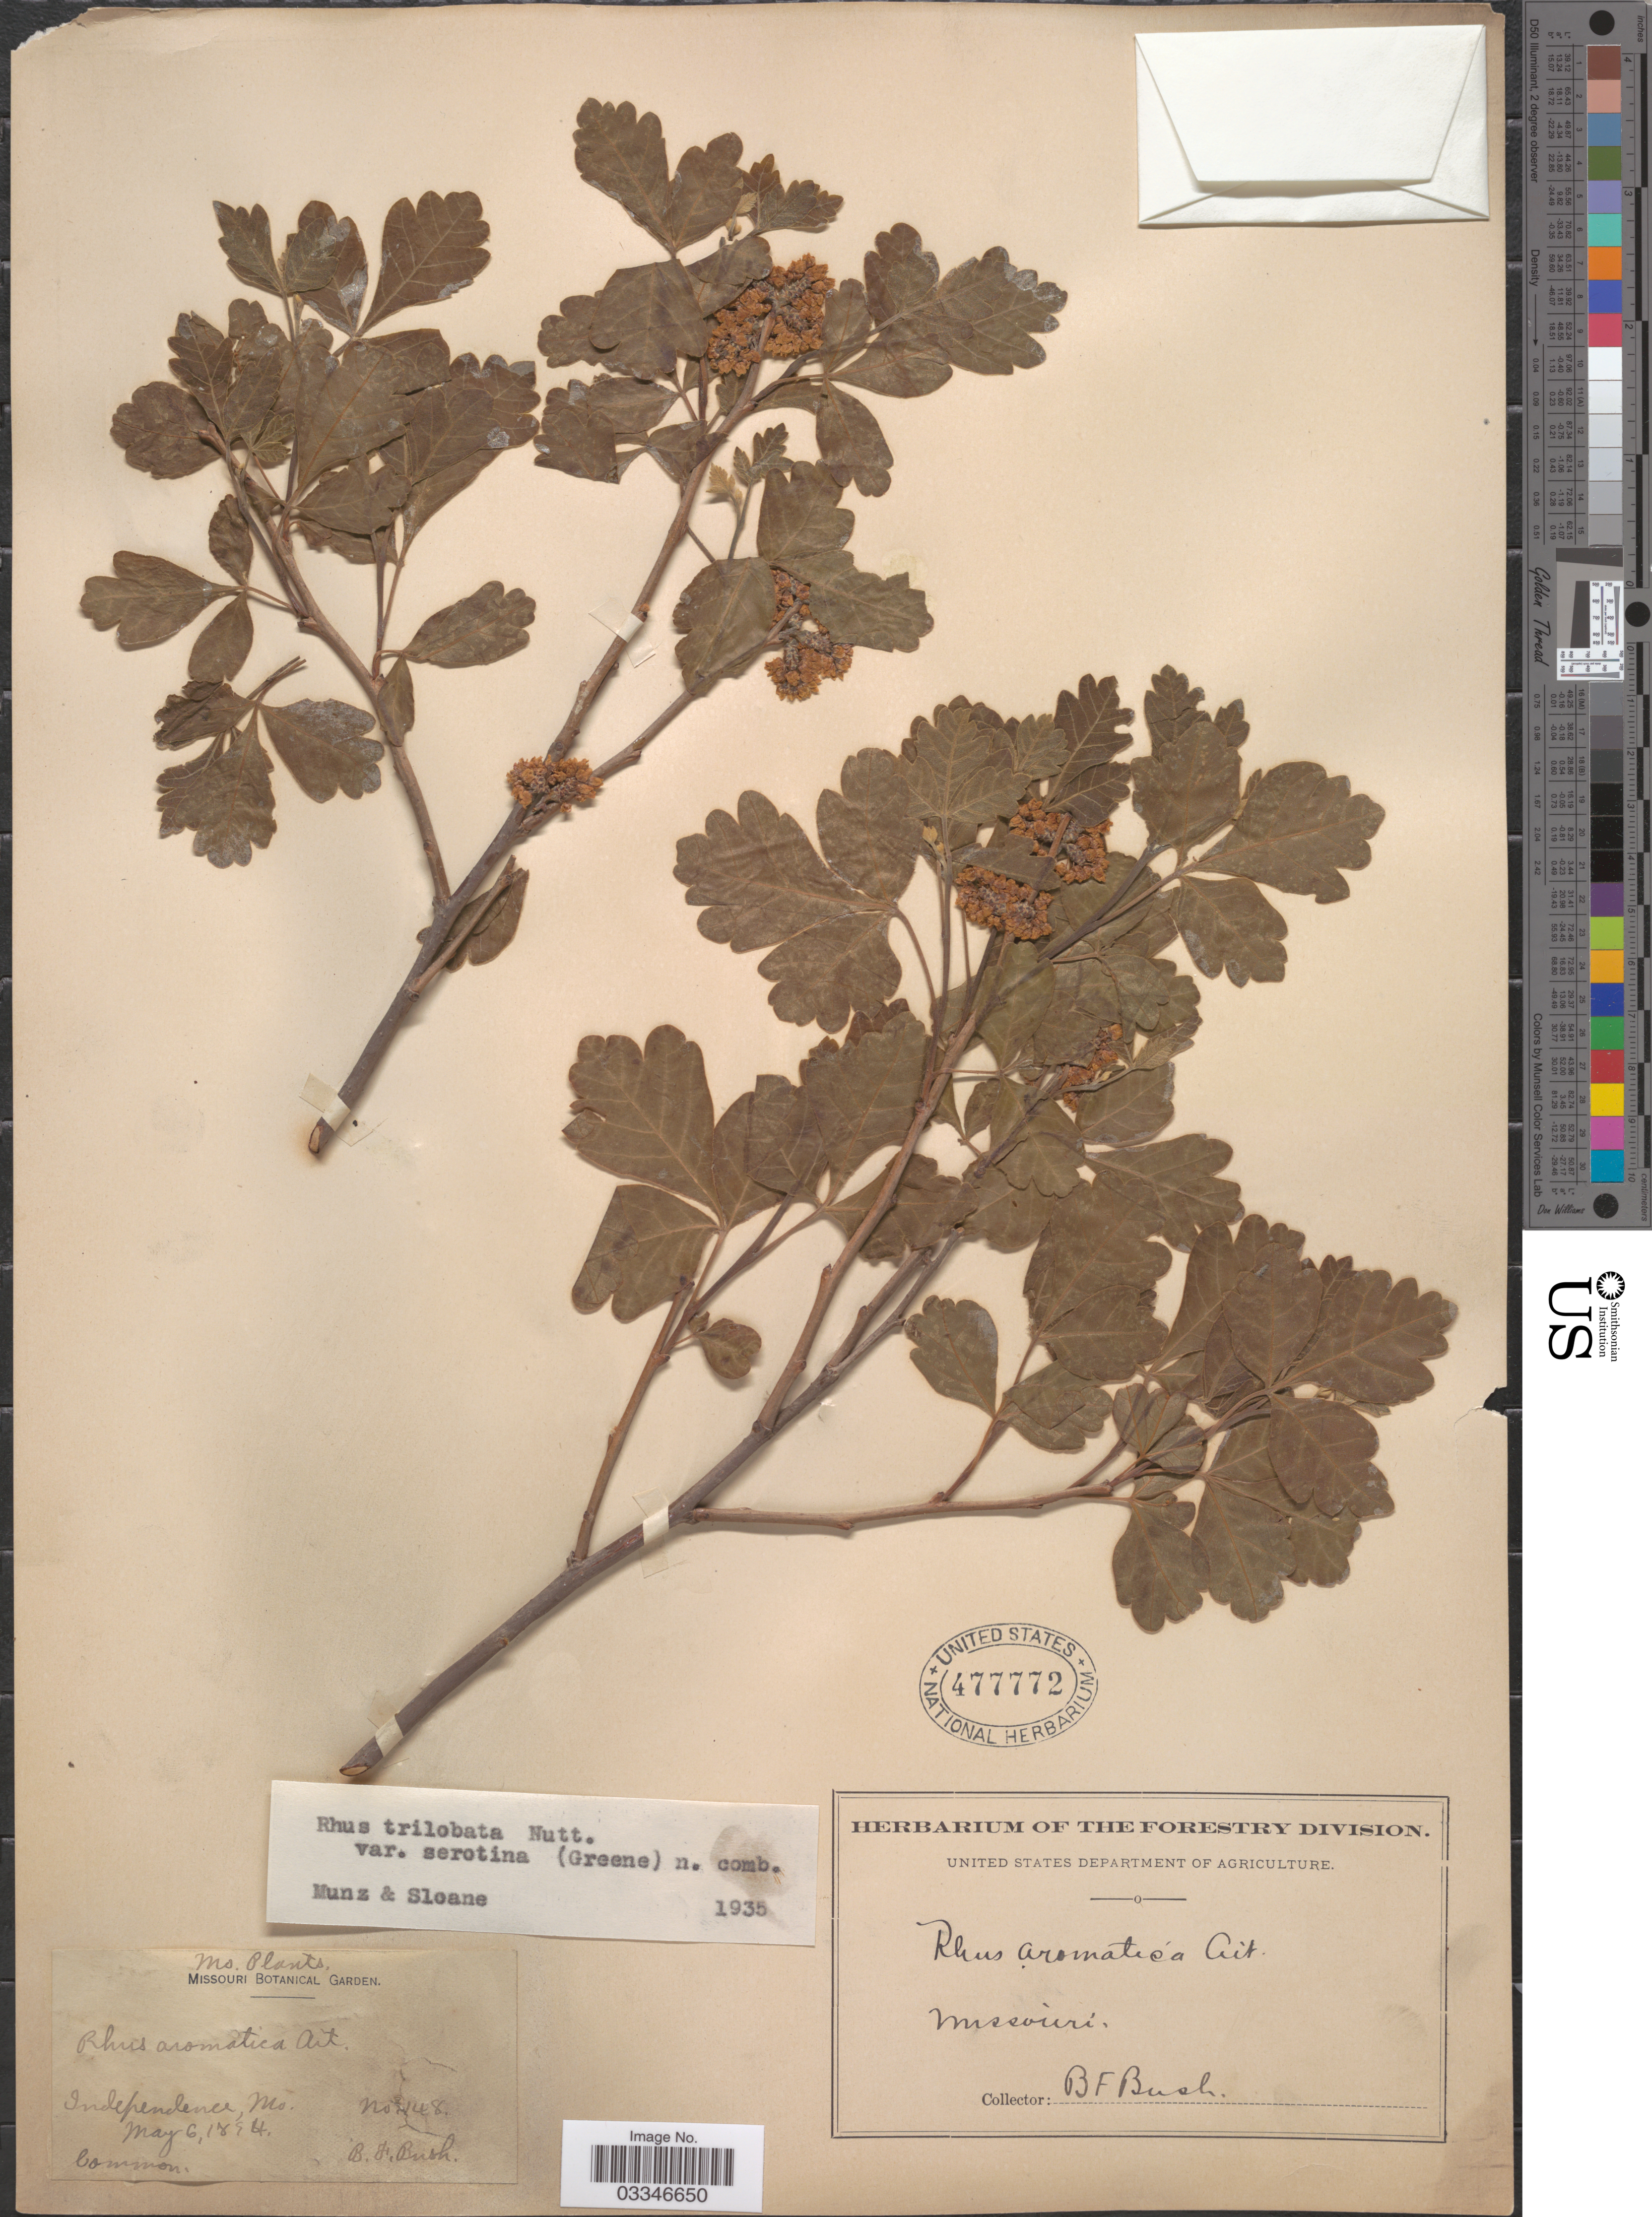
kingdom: Plantae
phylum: Tracheophyta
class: Magnoliopsida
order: Sapindales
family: Anacardiaceae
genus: Rhus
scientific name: Rhus trilobata var. serotina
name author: (Greene) F.A. Barkley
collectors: B. F. Bush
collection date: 1894-05-06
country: United States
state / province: Missouri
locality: Independence.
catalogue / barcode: US 477772